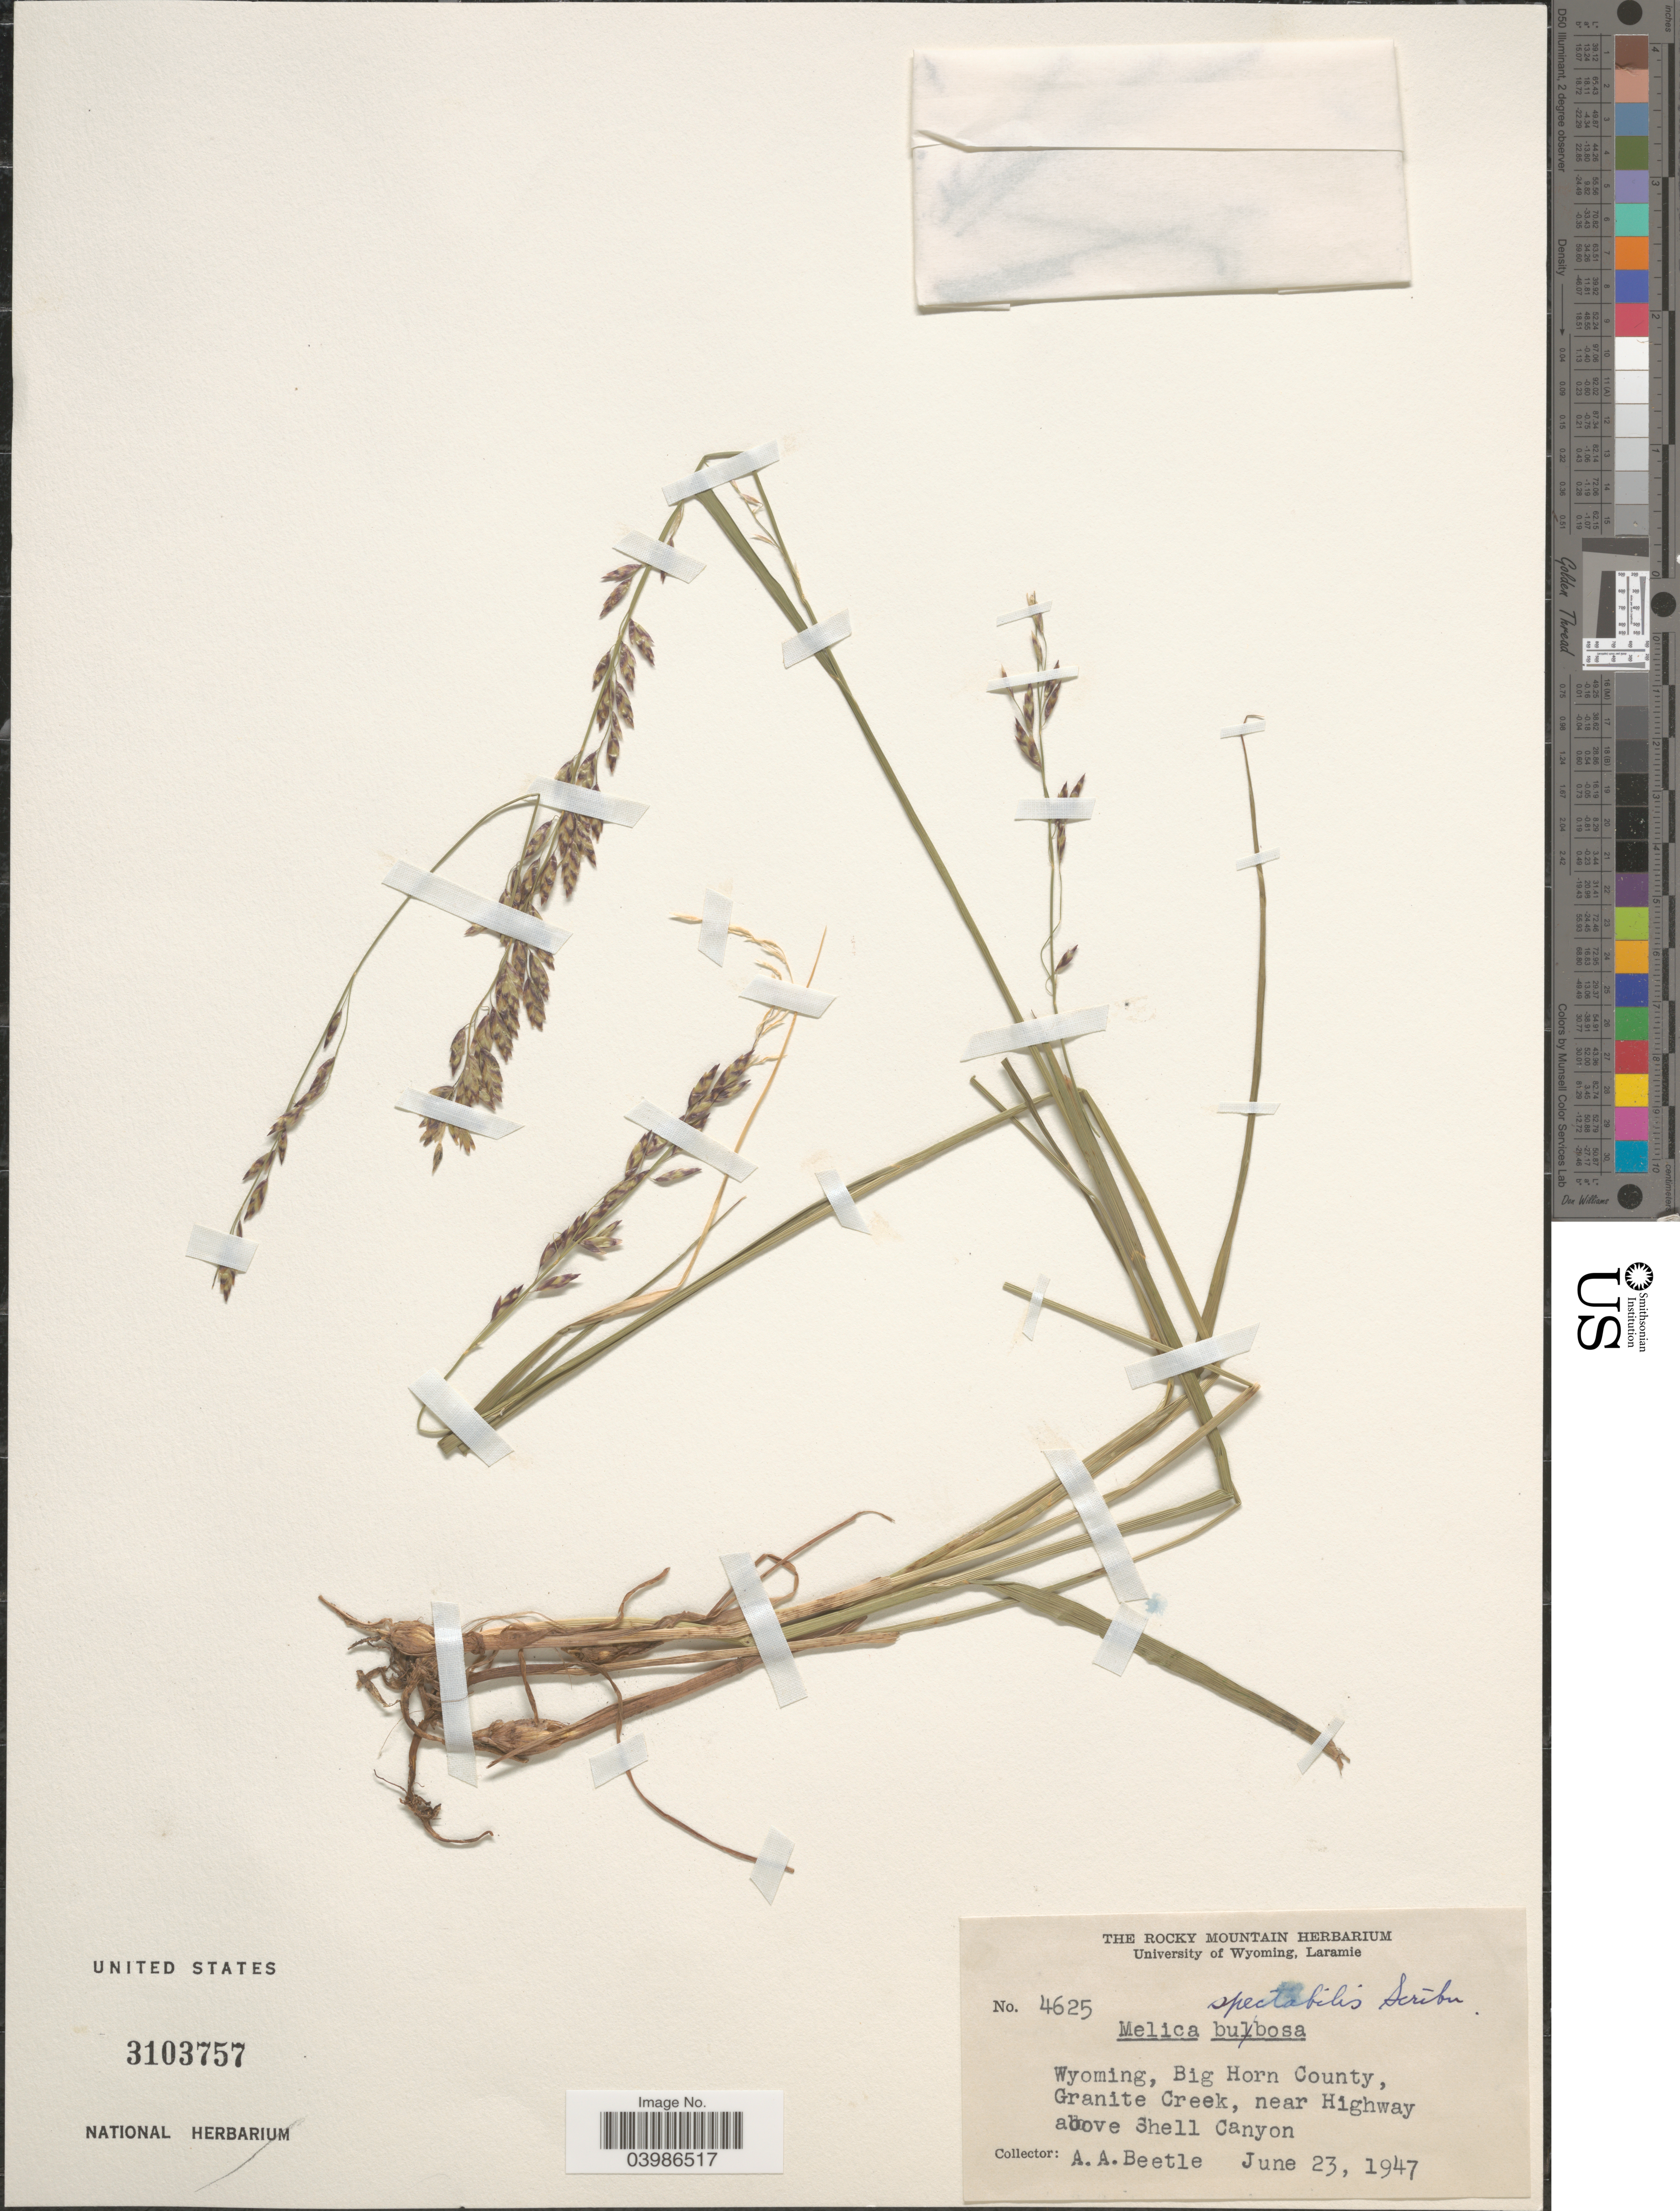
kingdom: Plantae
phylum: Tracheophyta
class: Liliopsida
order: Poales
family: Poaceae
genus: Melica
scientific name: Melica spectabilis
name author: Scribn.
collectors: A. A. Beetle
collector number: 4625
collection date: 1947-06-23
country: United States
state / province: Wyoming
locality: Big Horn County, Granite Creek, near Highway above Shell Canyon.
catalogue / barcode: US 3103757